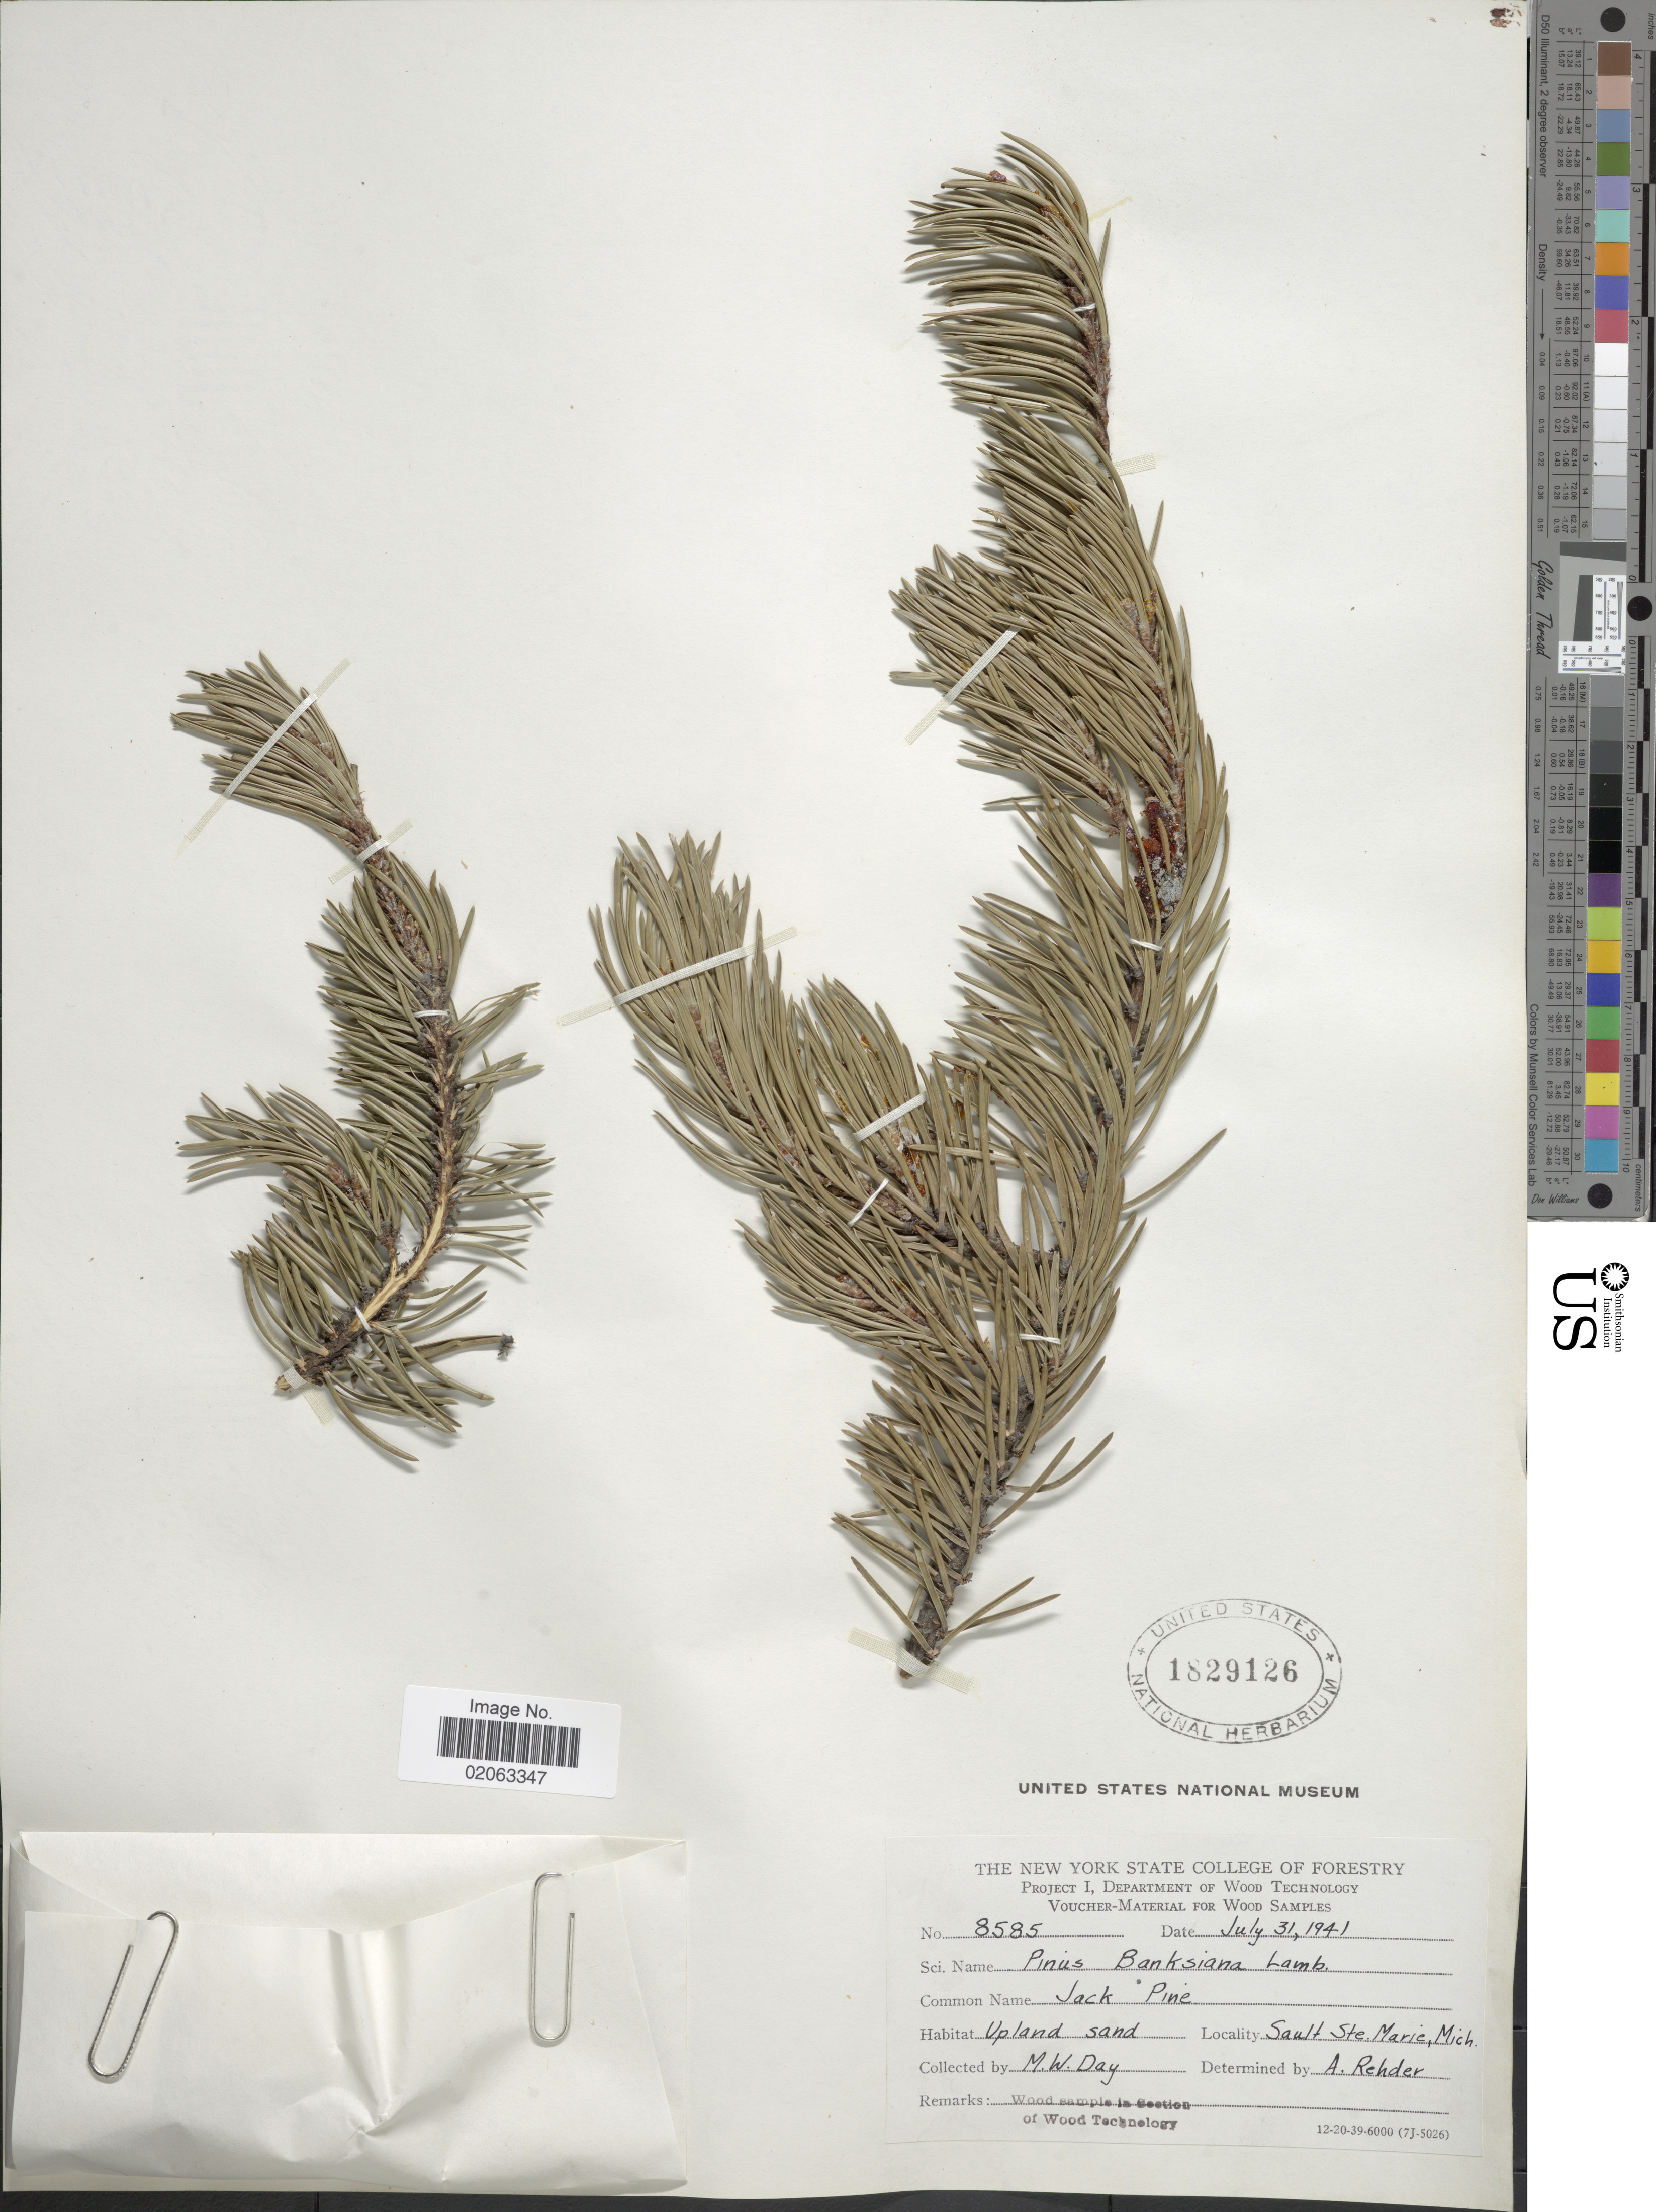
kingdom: Plantae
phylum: Tracheophyta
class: Pinopsida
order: Pinales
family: Pinaceae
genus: Pinus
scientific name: Pinus banksiana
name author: Lamb.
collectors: M. Day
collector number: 8585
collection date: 1941-07-31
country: United States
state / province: Michigan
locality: Jack Pine, Sault Ste Marie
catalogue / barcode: US 1829126